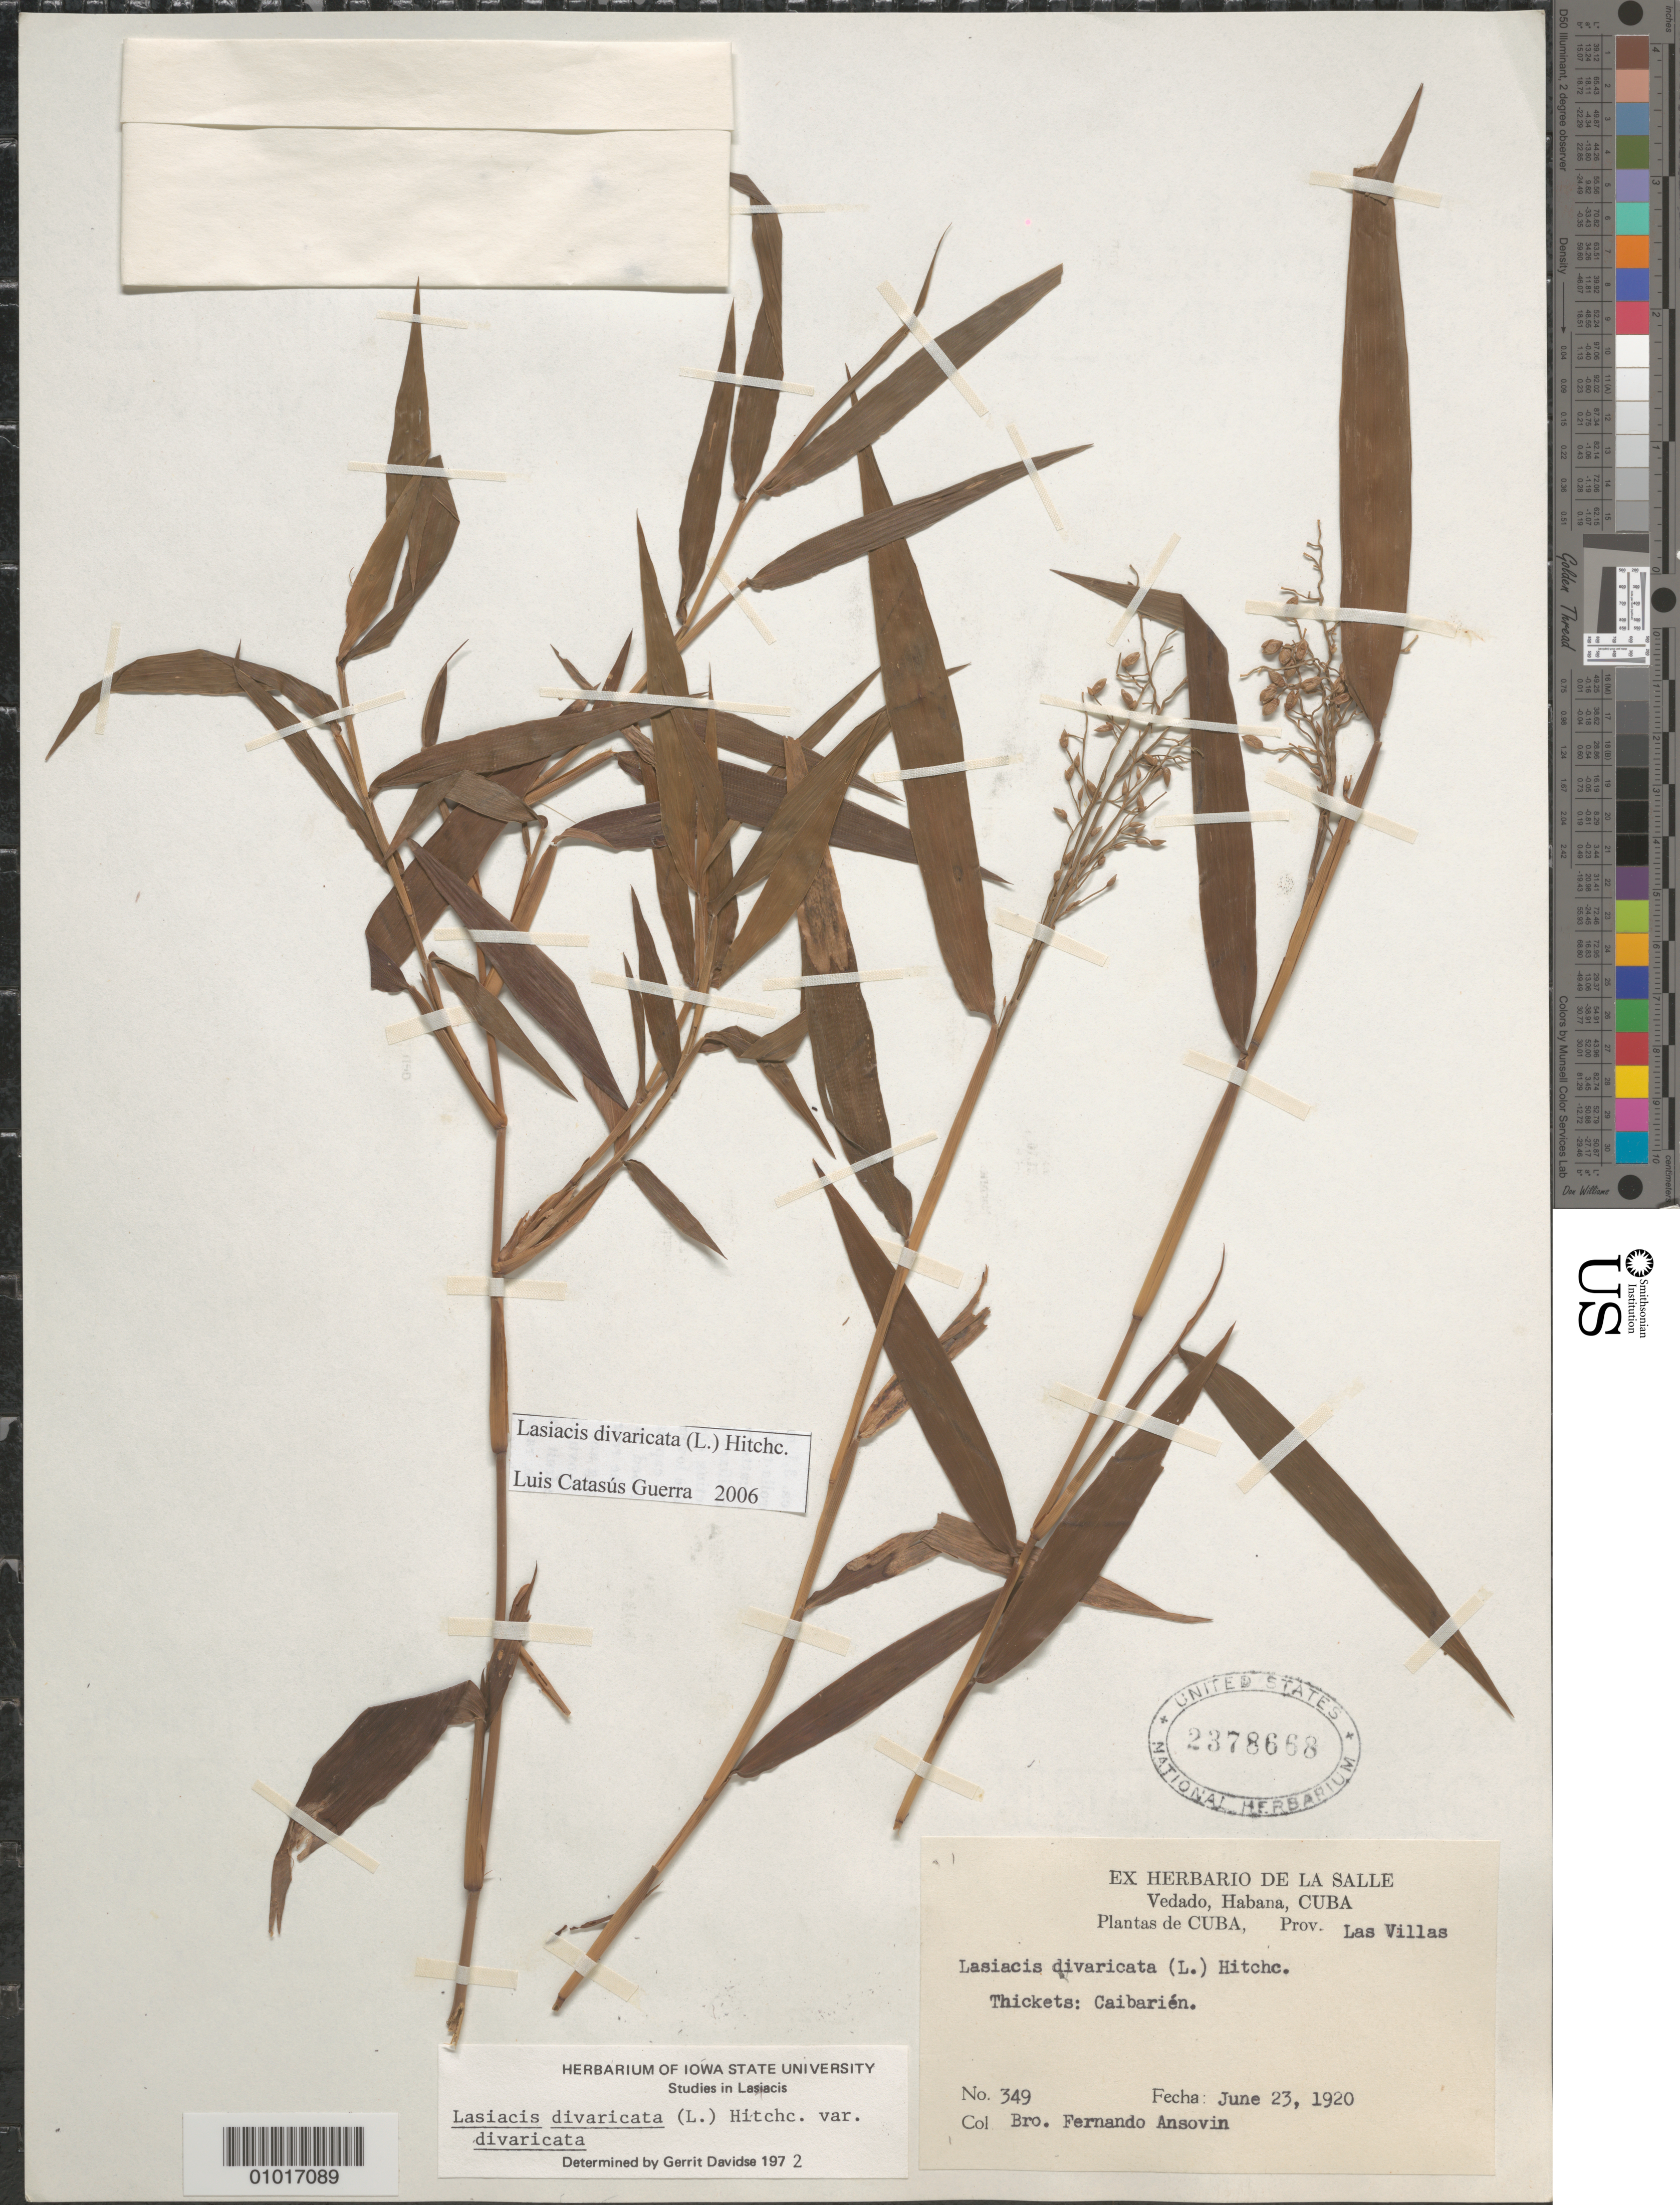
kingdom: Plantae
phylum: Tracheophyta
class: Liliopsida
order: Poales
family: Poaceae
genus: Lasiacis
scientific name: Lasiacis divaricata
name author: (L.) Hitchc.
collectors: B. Ansovin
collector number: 349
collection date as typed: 23 Jun 1920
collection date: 1920-06-23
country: Cuba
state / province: Las Villas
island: Cuba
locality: Caibarien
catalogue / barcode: US 2378668